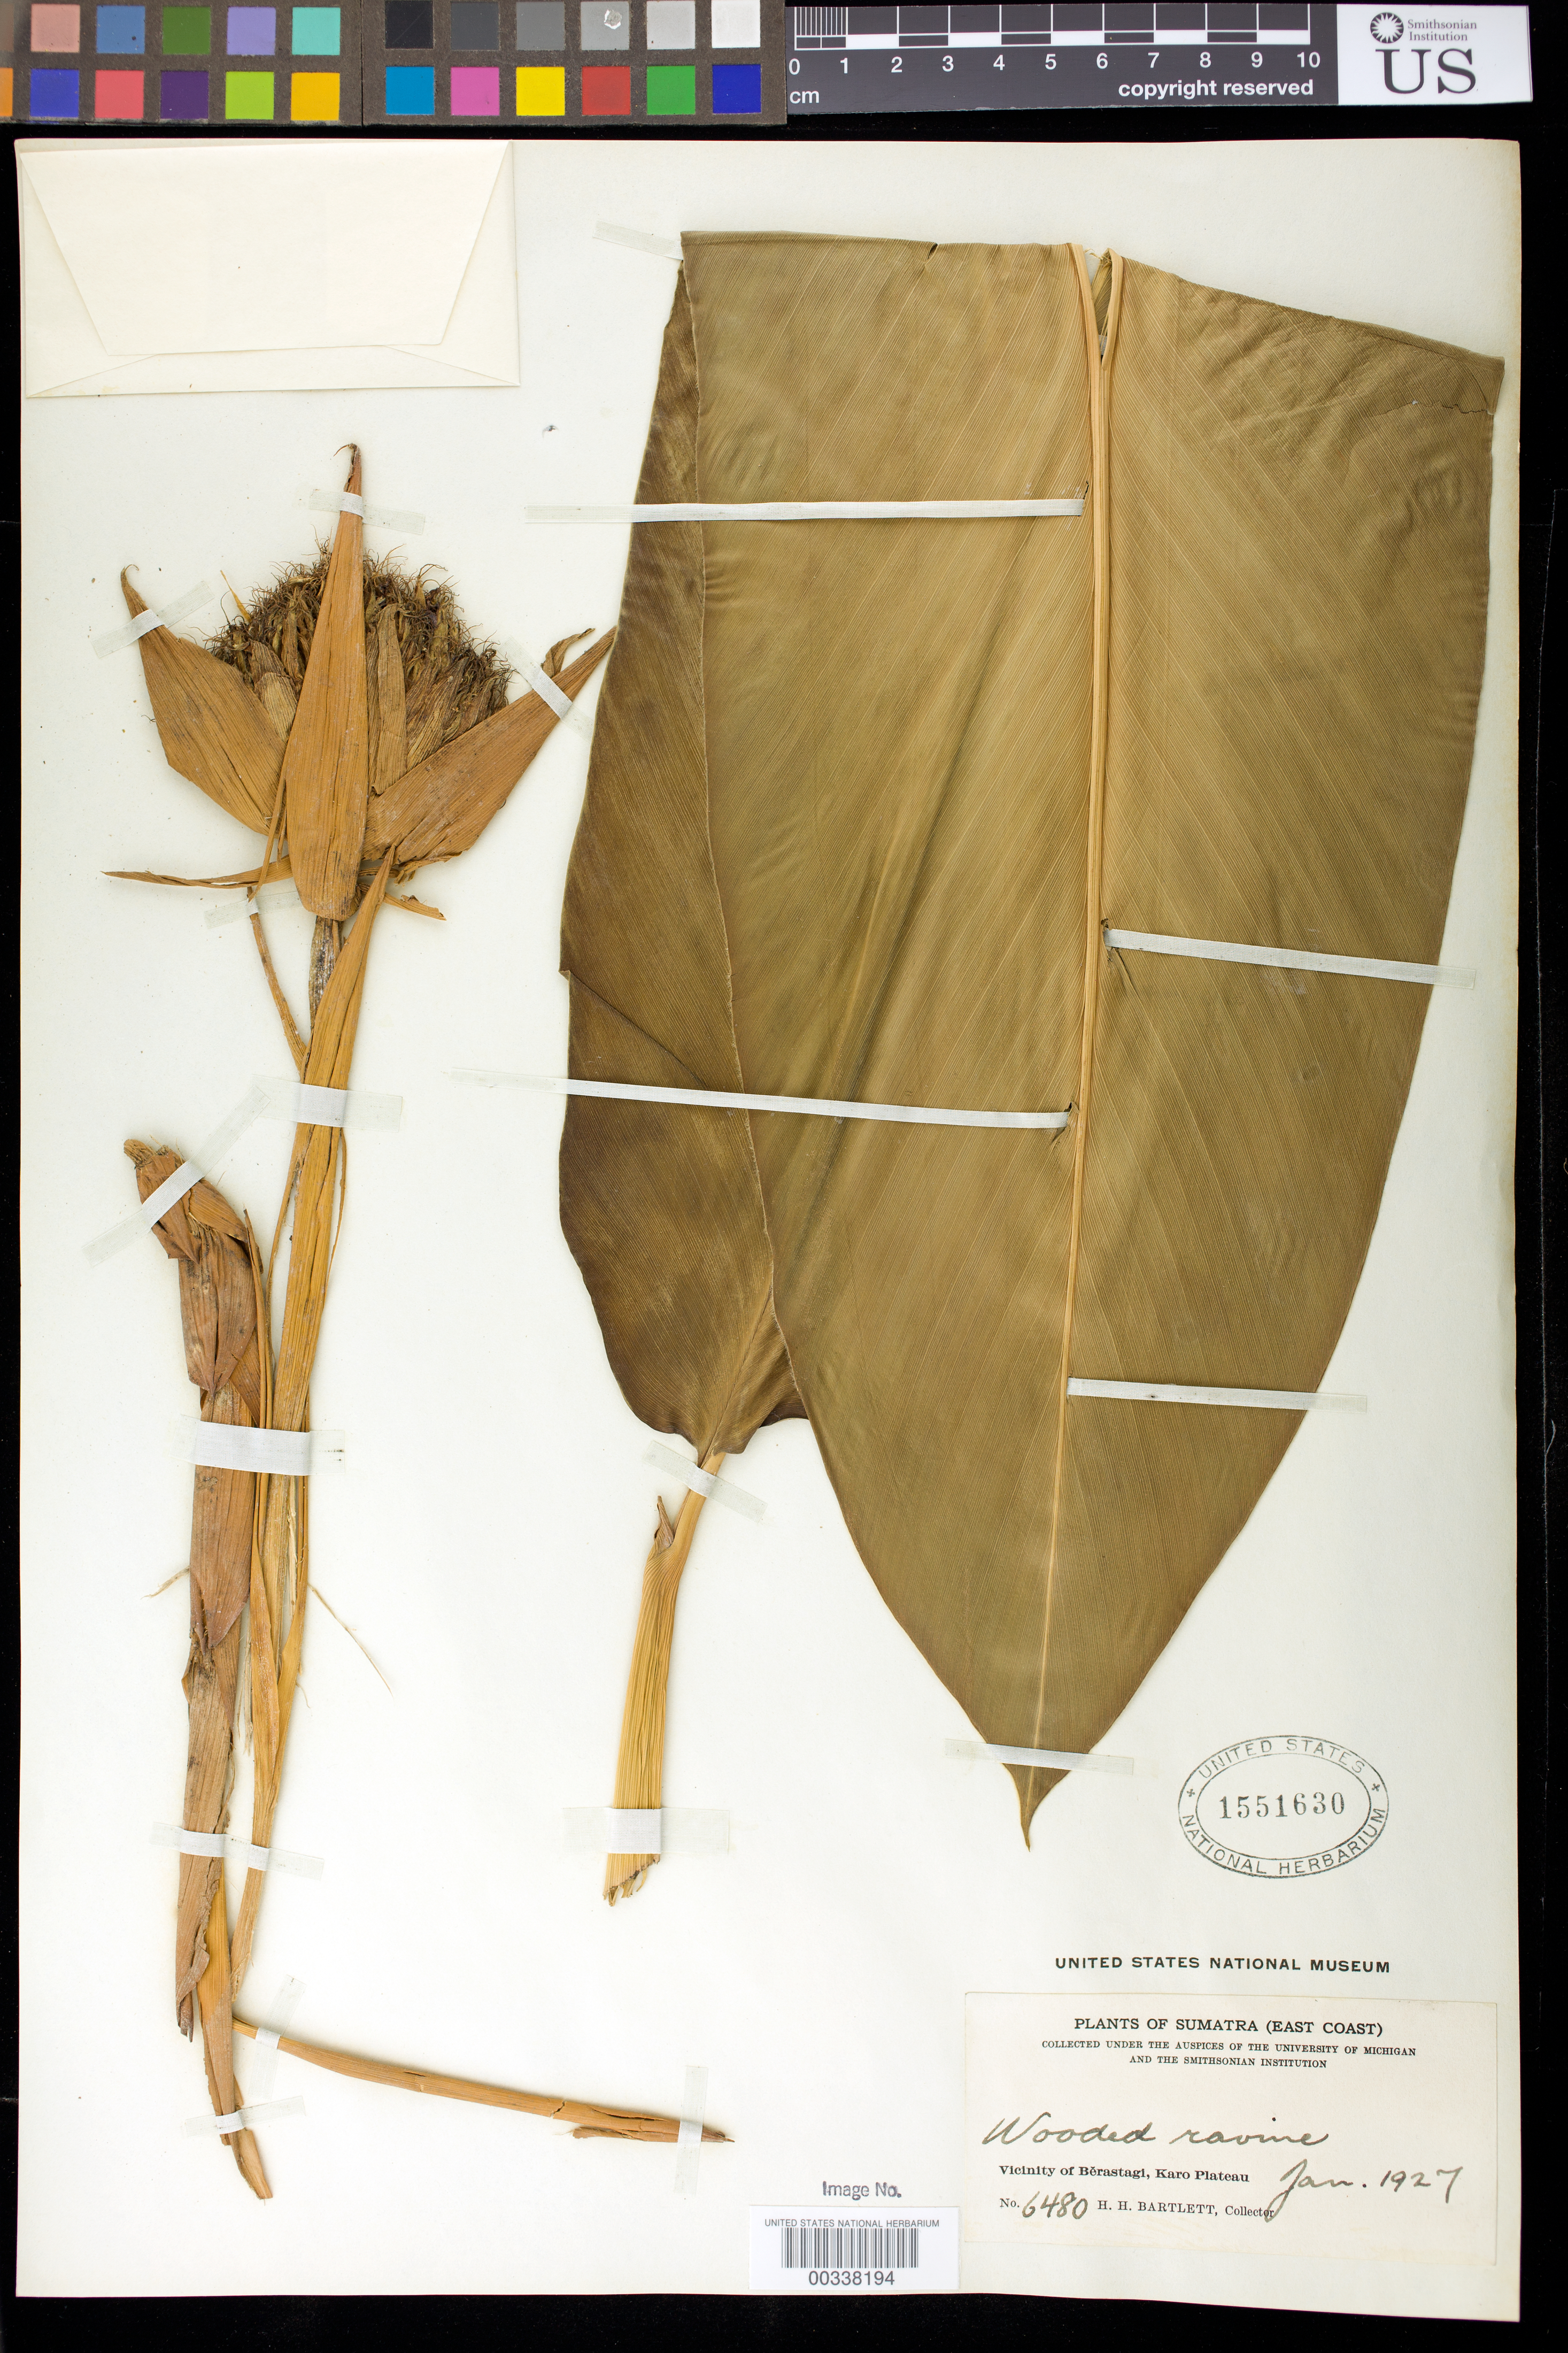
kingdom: Plantae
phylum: Tracheophyta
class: Liliopsida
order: Zingiberales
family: Zingiberaceae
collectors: H. H. Bartlett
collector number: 6480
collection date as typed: Jan 1927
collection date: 1927-01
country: Indonesia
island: Sumatra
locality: (east coast) vicinity of berastagi, karo plateau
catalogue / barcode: US 1551630